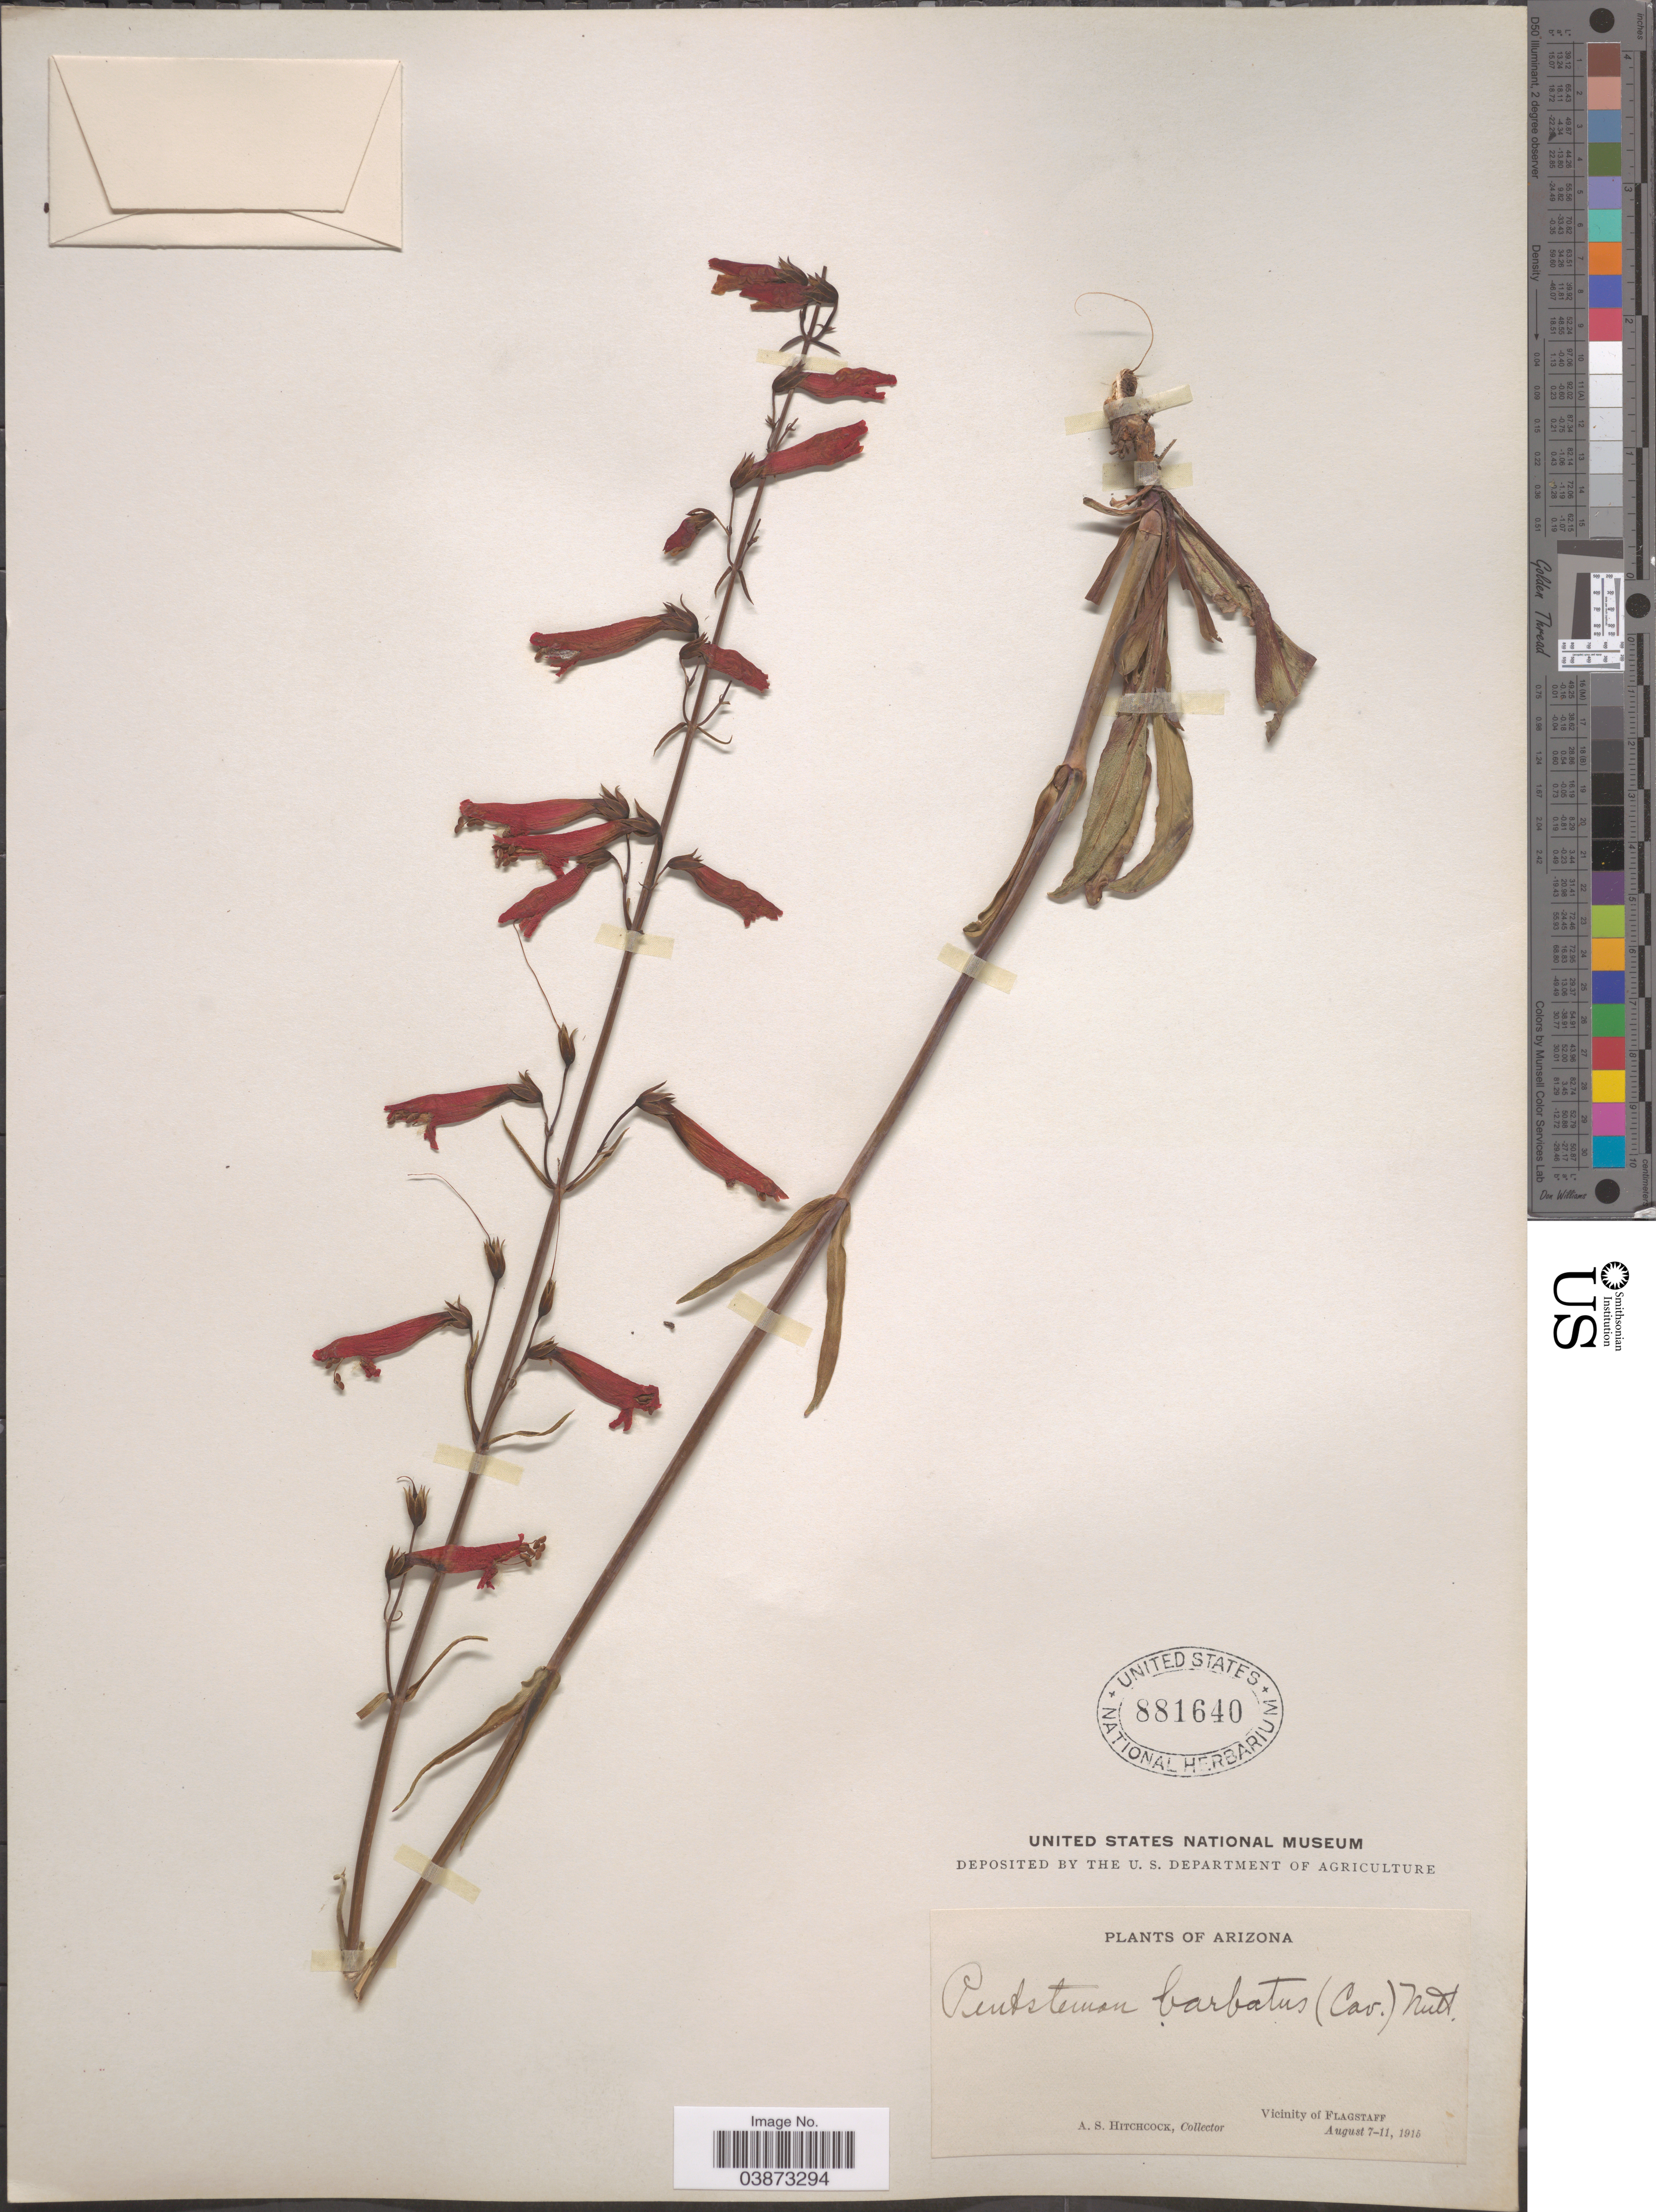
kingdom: Plantae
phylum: Tracheophyta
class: Magnoliopsida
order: Lamiales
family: Plantaginaceae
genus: Penstemon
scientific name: Penstemon barbatus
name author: (Cav.) Roth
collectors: A. S. Hitchcock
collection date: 1915-08-07/1915-08-11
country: United States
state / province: Arizona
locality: Vicinity of Flagstaff.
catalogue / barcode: US 881640